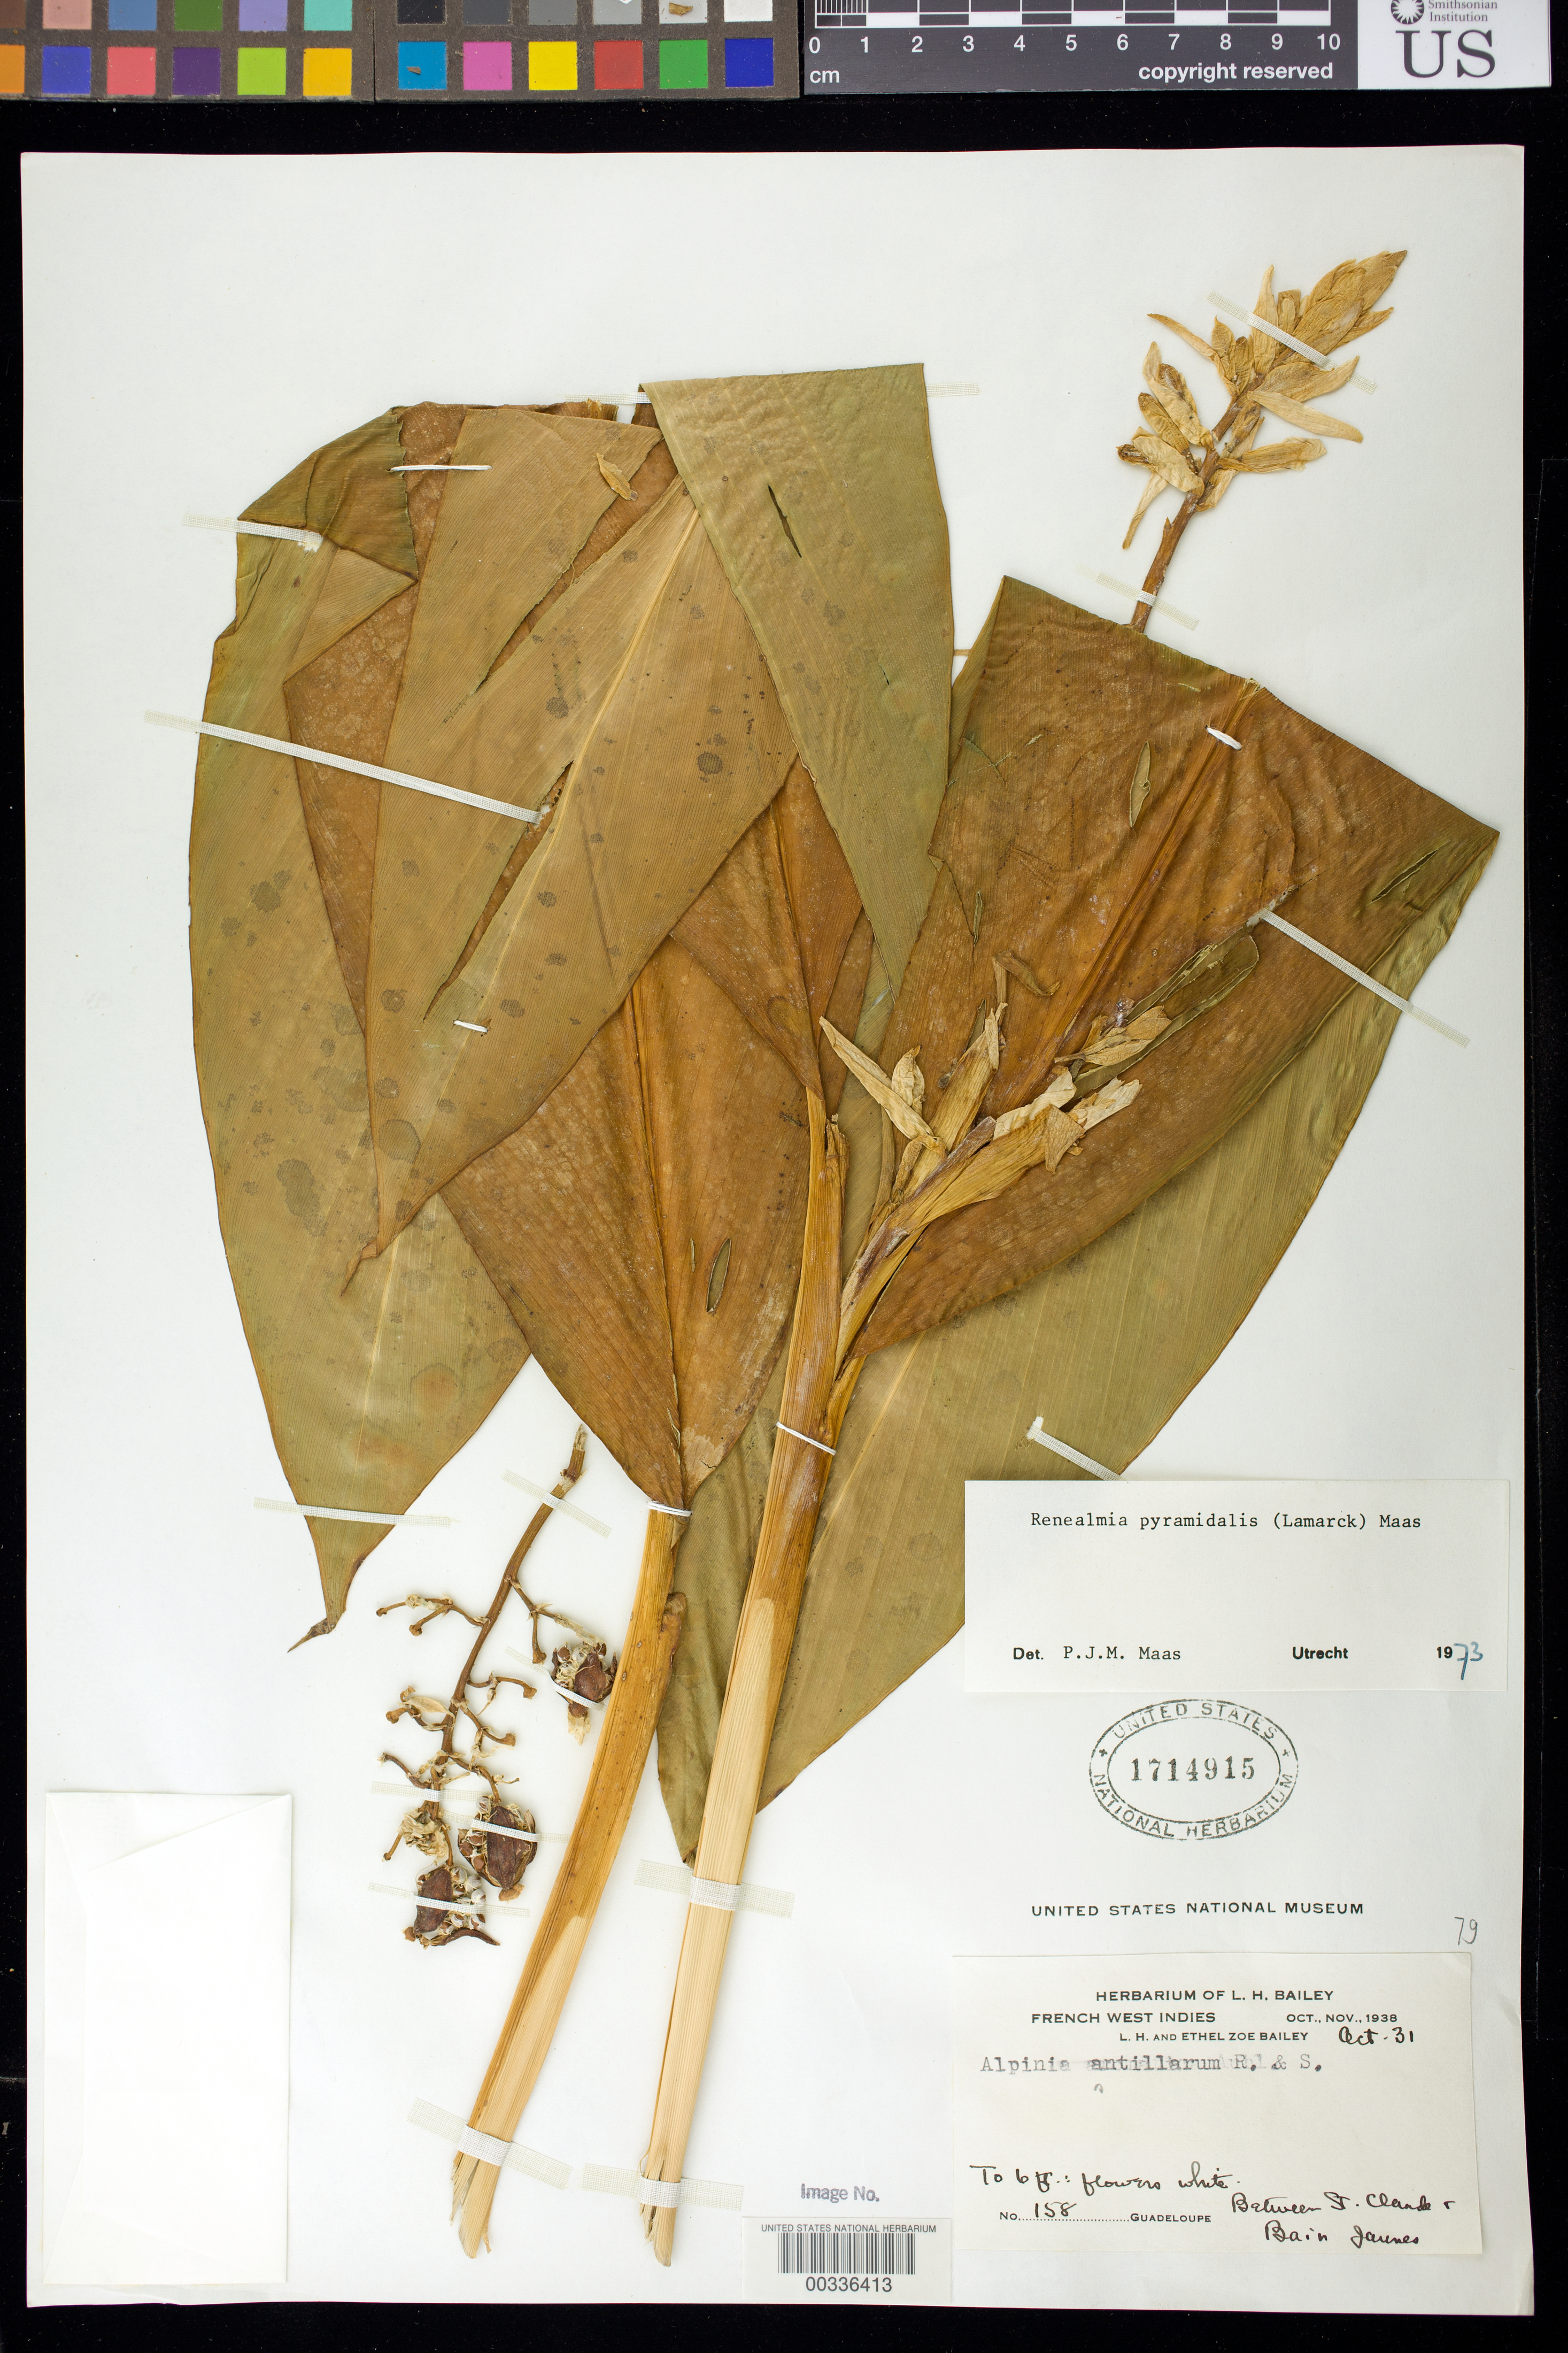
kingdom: Plantae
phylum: Tracheophyta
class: Liliopsida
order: Zingiberales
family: Zingiberaceae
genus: Renealmia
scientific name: Renealmia pyramidalis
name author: (Lam.) Maas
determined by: Maas, Paul J. M.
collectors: L. H. Bailey & E. Z. Bailey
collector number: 158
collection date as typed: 31 Oct 1938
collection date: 1938-10-31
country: Guadeloupe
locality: Between st. claude and bain jaunes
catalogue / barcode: US 1714915